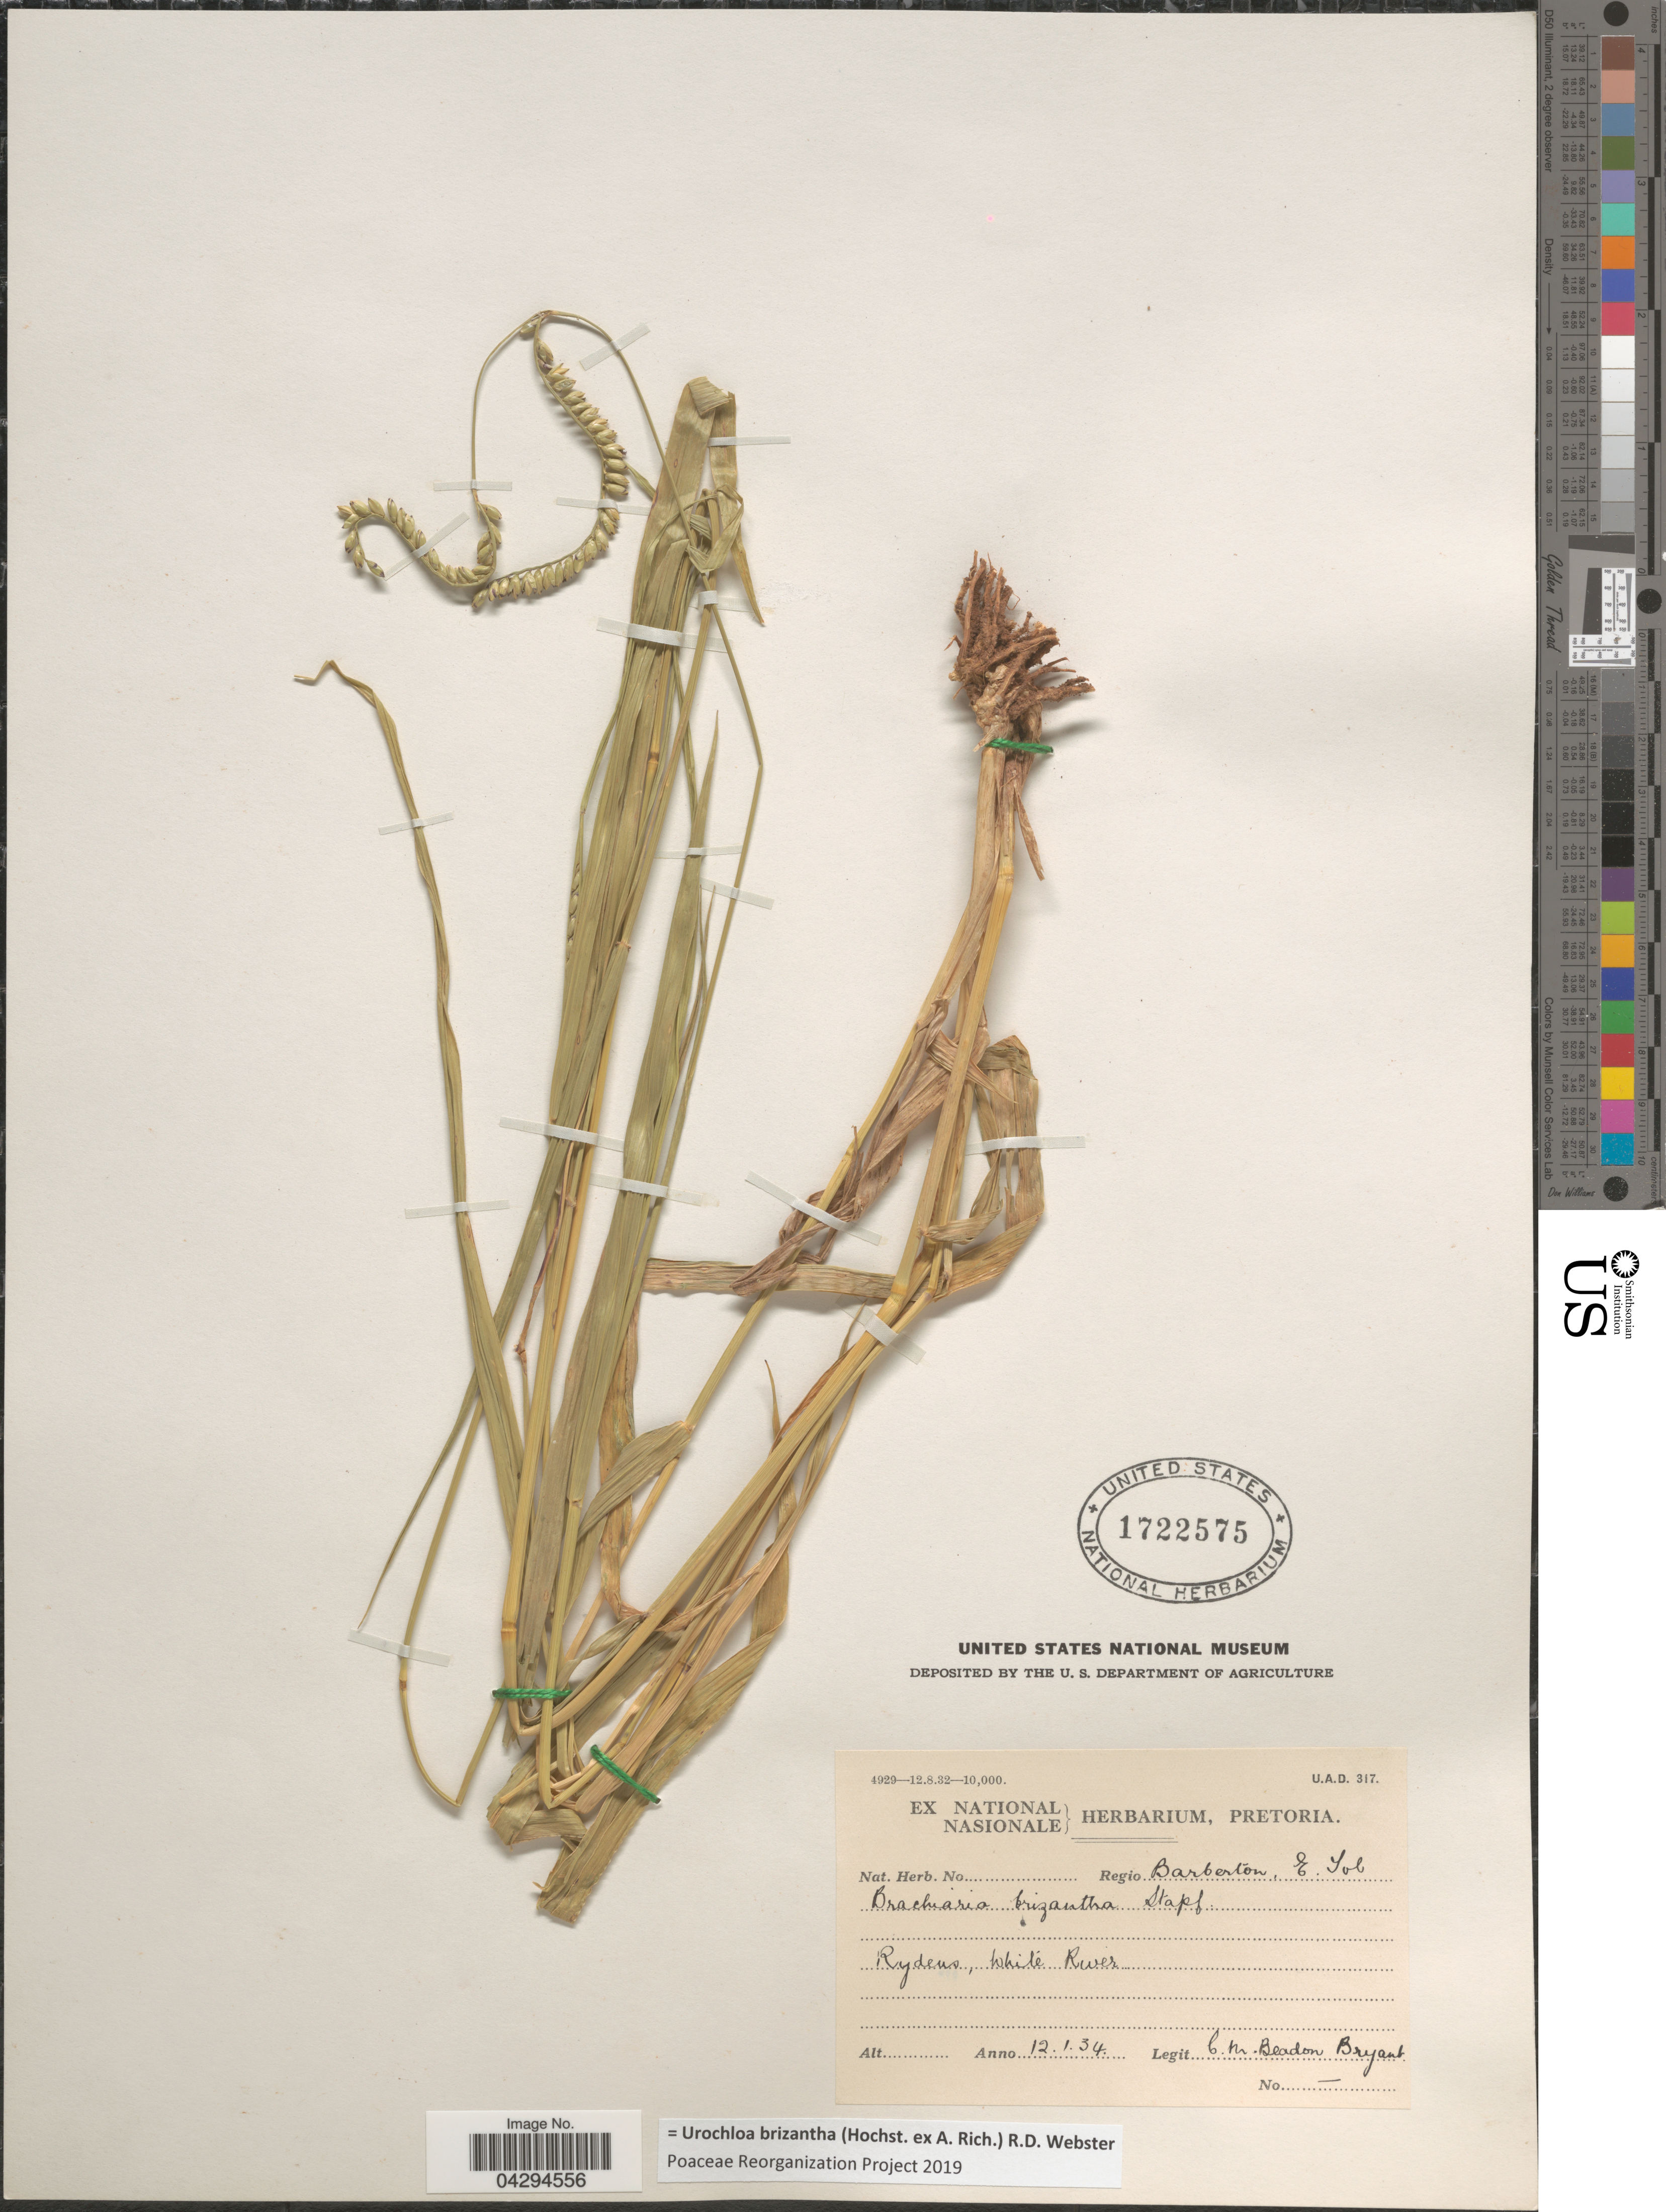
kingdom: Plantae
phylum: Tracheophyta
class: Liliopsida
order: Poales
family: Poaceae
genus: Urochloa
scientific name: Urochloa brizantha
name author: (Hochst. ex A. Rich.) R.D. Webster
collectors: C. Bryant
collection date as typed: Transcribed d/m/y: 12/1/34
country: South Africa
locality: Regio Barberton, E. Tvl. Rydens [interpreted], White River.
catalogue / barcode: US 1722575